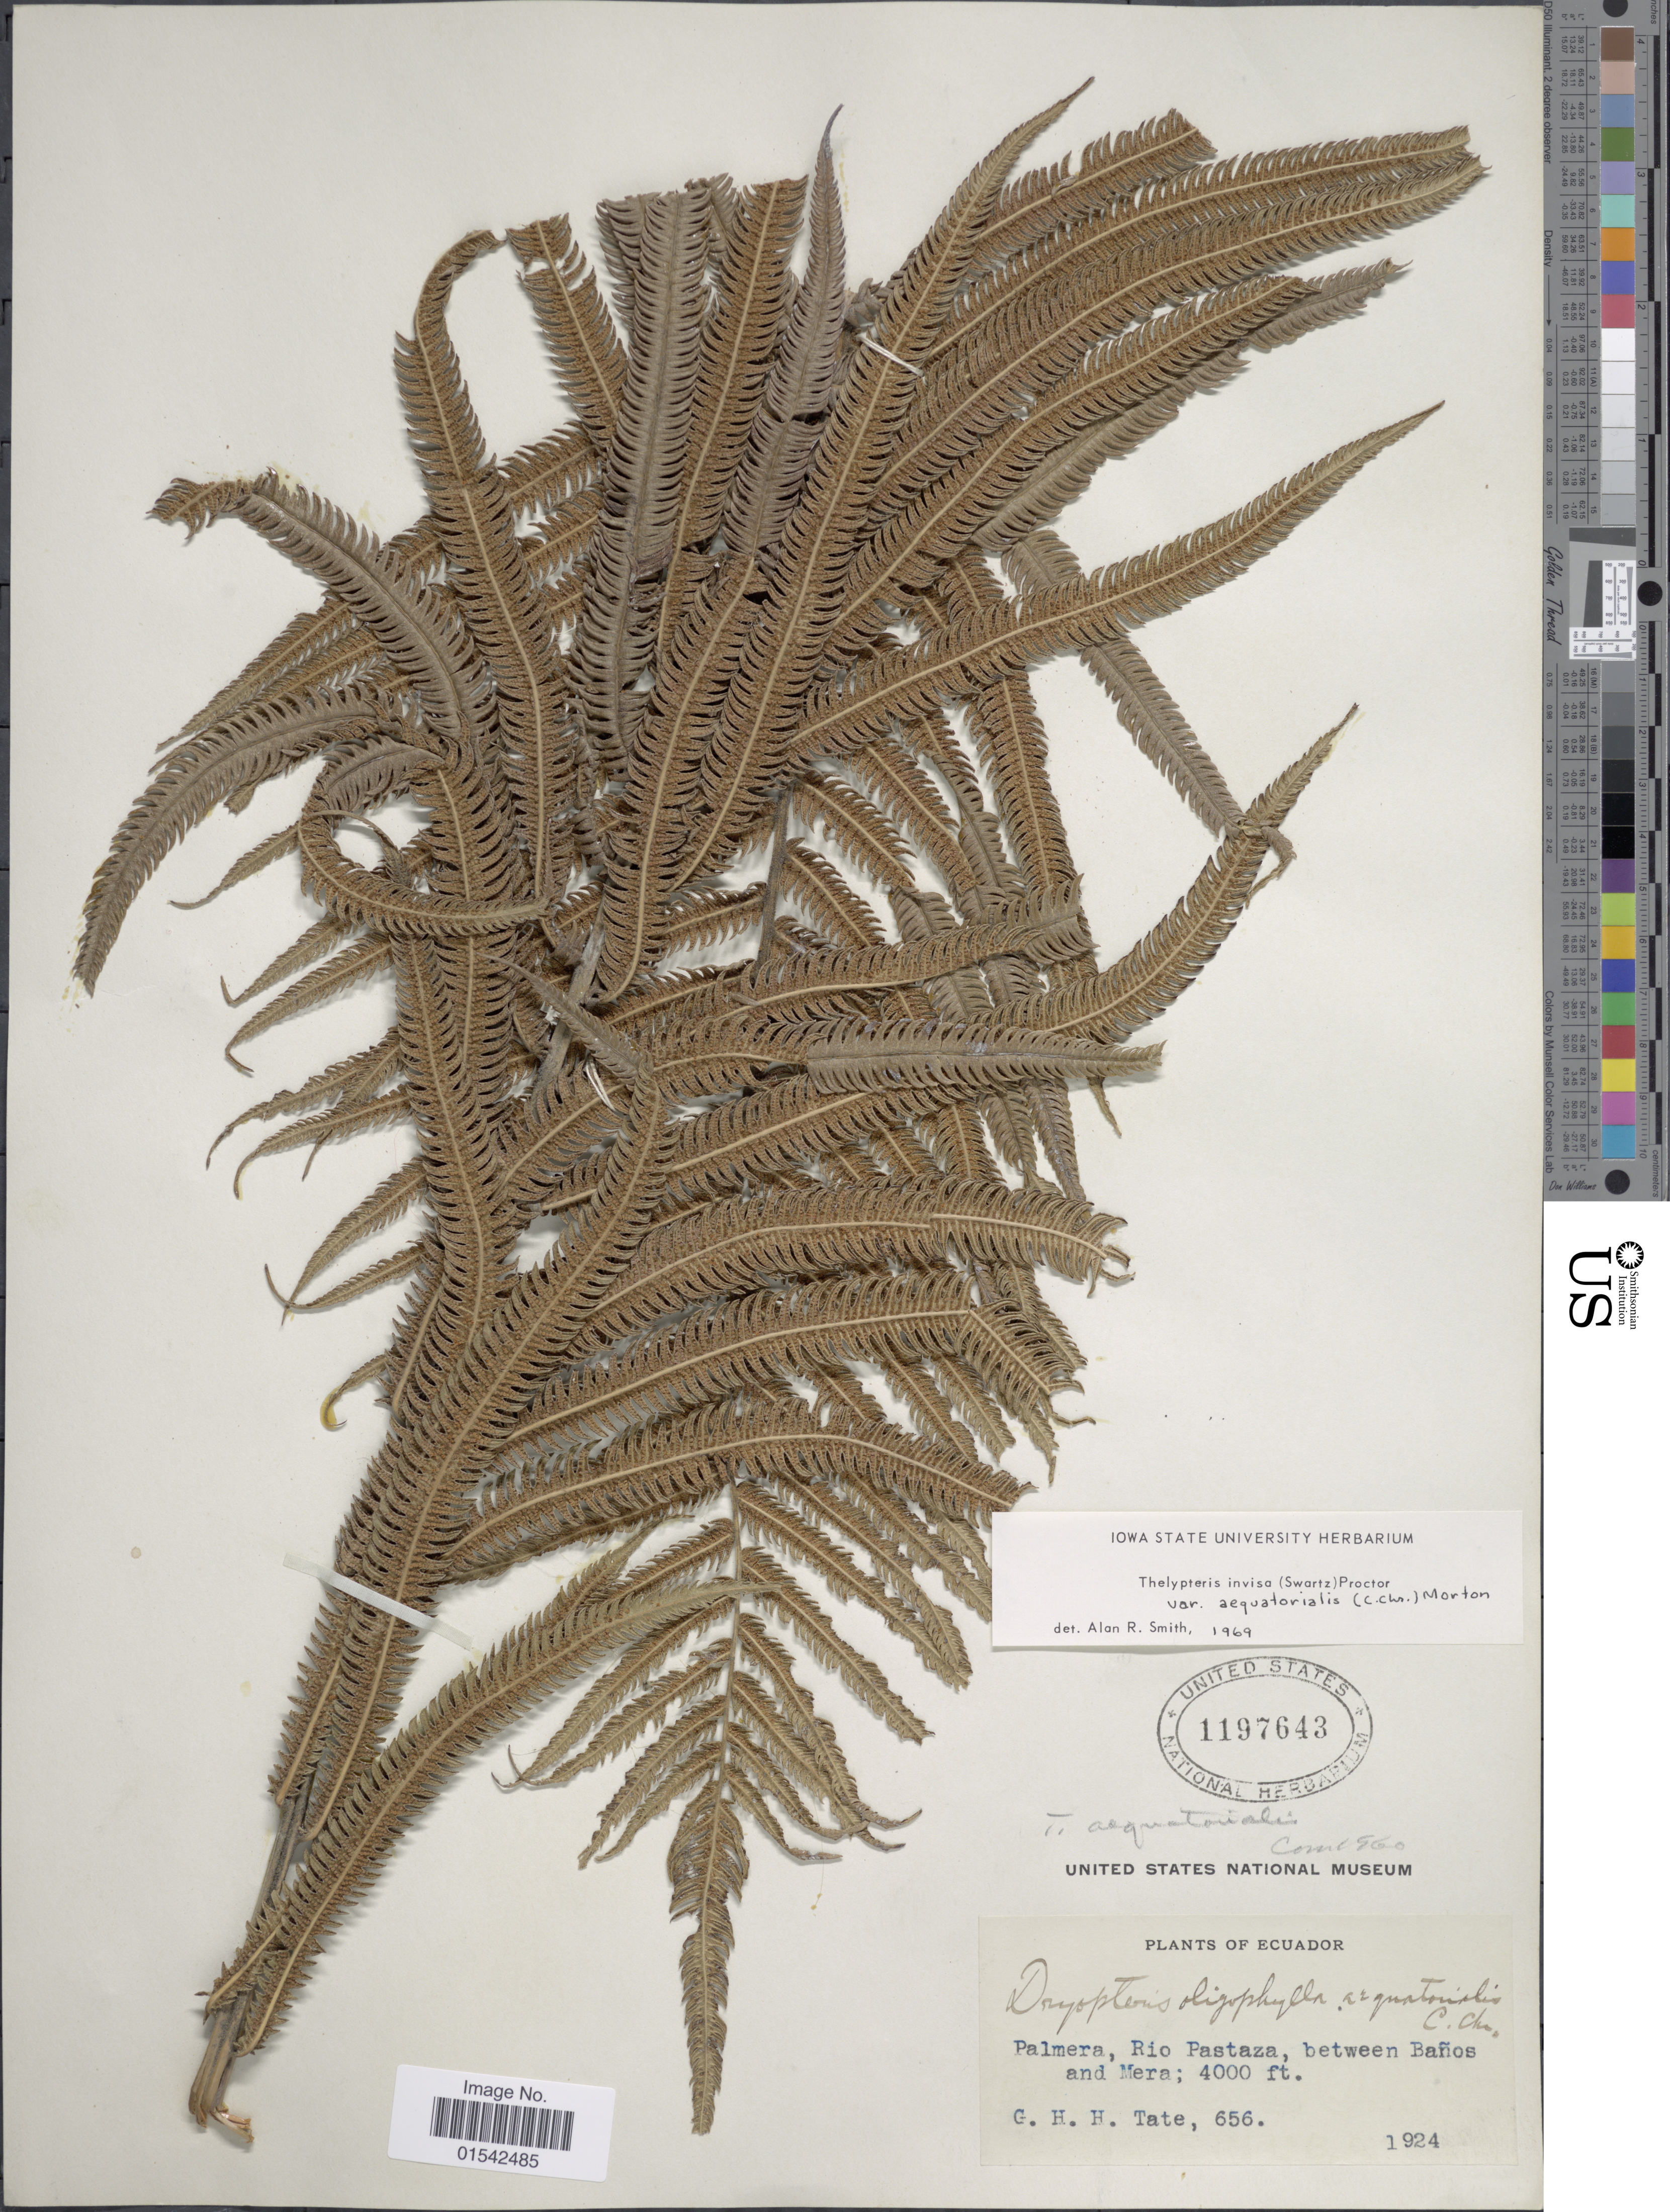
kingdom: Plantae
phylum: Tracheophyta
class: Polypodiopsida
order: Polypodiales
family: Thelypteridaceae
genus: Cyclosorus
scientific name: Cyclosorus grandis (A.R. Sm.) comb. nov., ined 2015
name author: (A.R. Sm.)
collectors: G. Tate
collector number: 656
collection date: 1924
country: Ecuador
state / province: Pastaza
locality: Palmera, Rio Pastaza, between Baños and Mera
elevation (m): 1219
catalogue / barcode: US 1197643